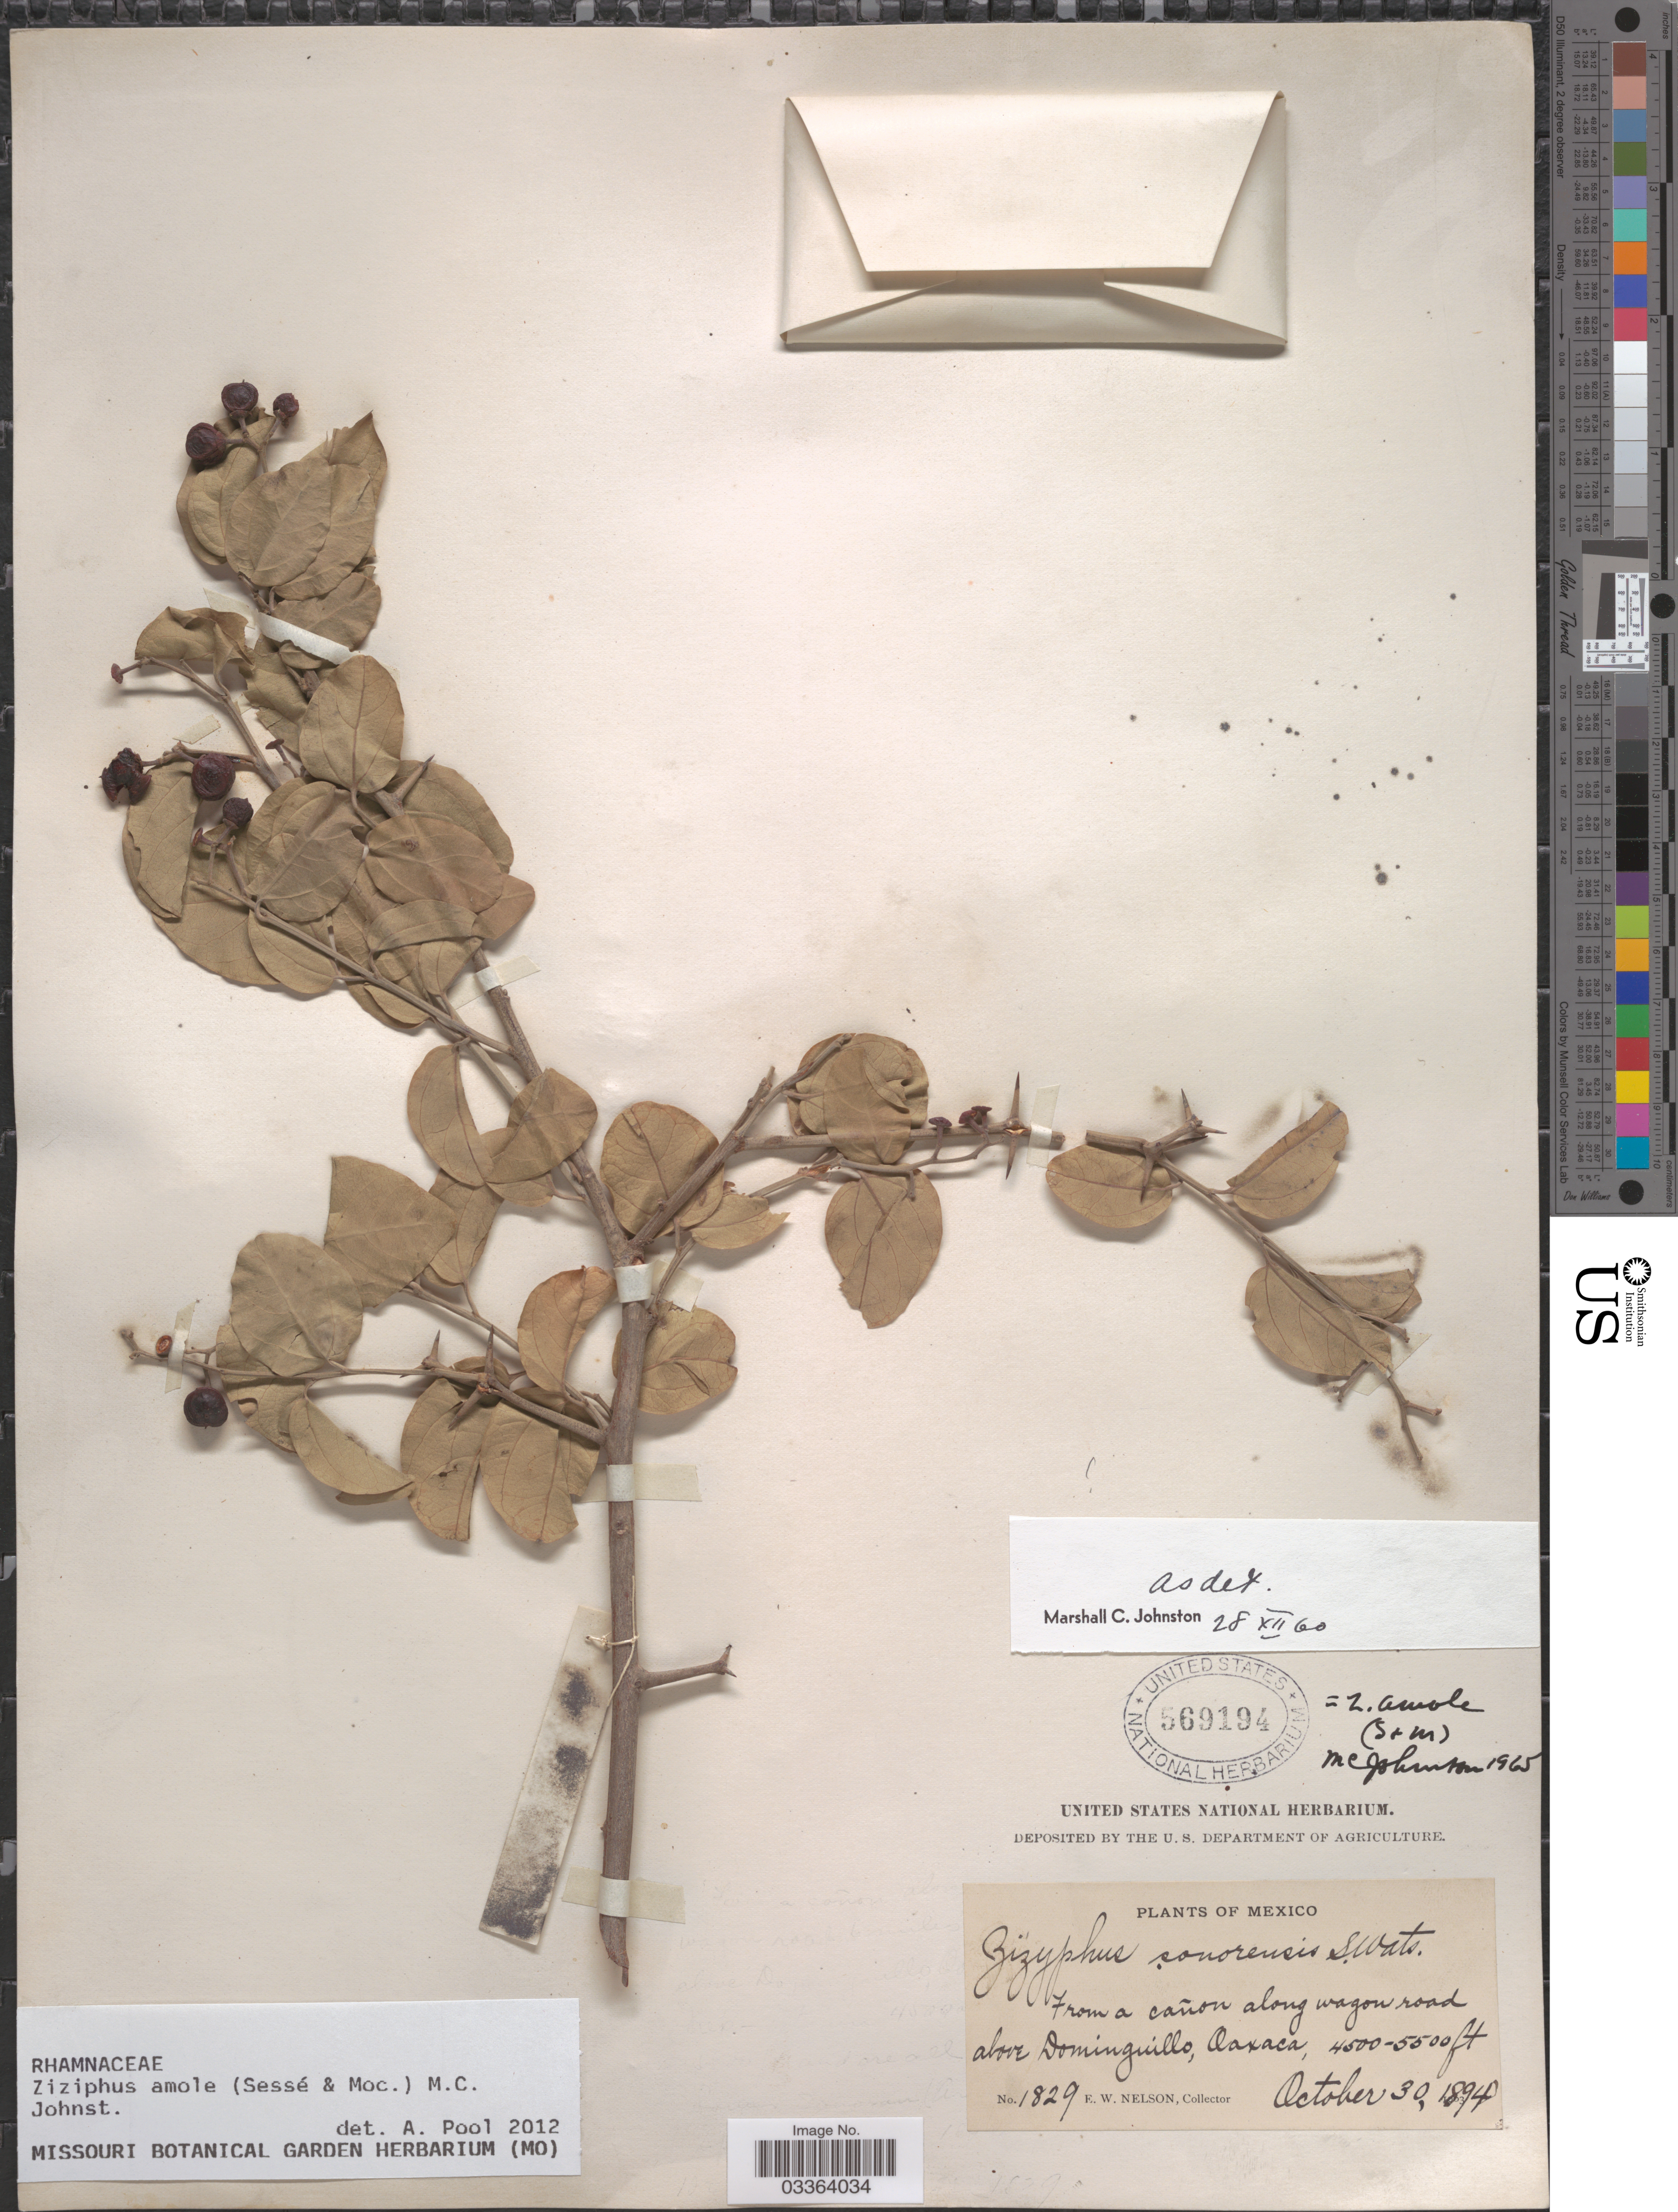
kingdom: Plantae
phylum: Tracheophyta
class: Magnoliopsida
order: Rosales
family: Rhamnaceae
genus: Sarcomphalus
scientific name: Sarcomphalus amole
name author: (Sessé & Moc.) Hauenschild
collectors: E. W. Nelson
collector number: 1829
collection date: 1894-10-30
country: Mexico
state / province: Oaxaca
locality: From a cañon along wagon road above Dominguillo.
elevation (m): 1372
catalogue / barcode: US 569194